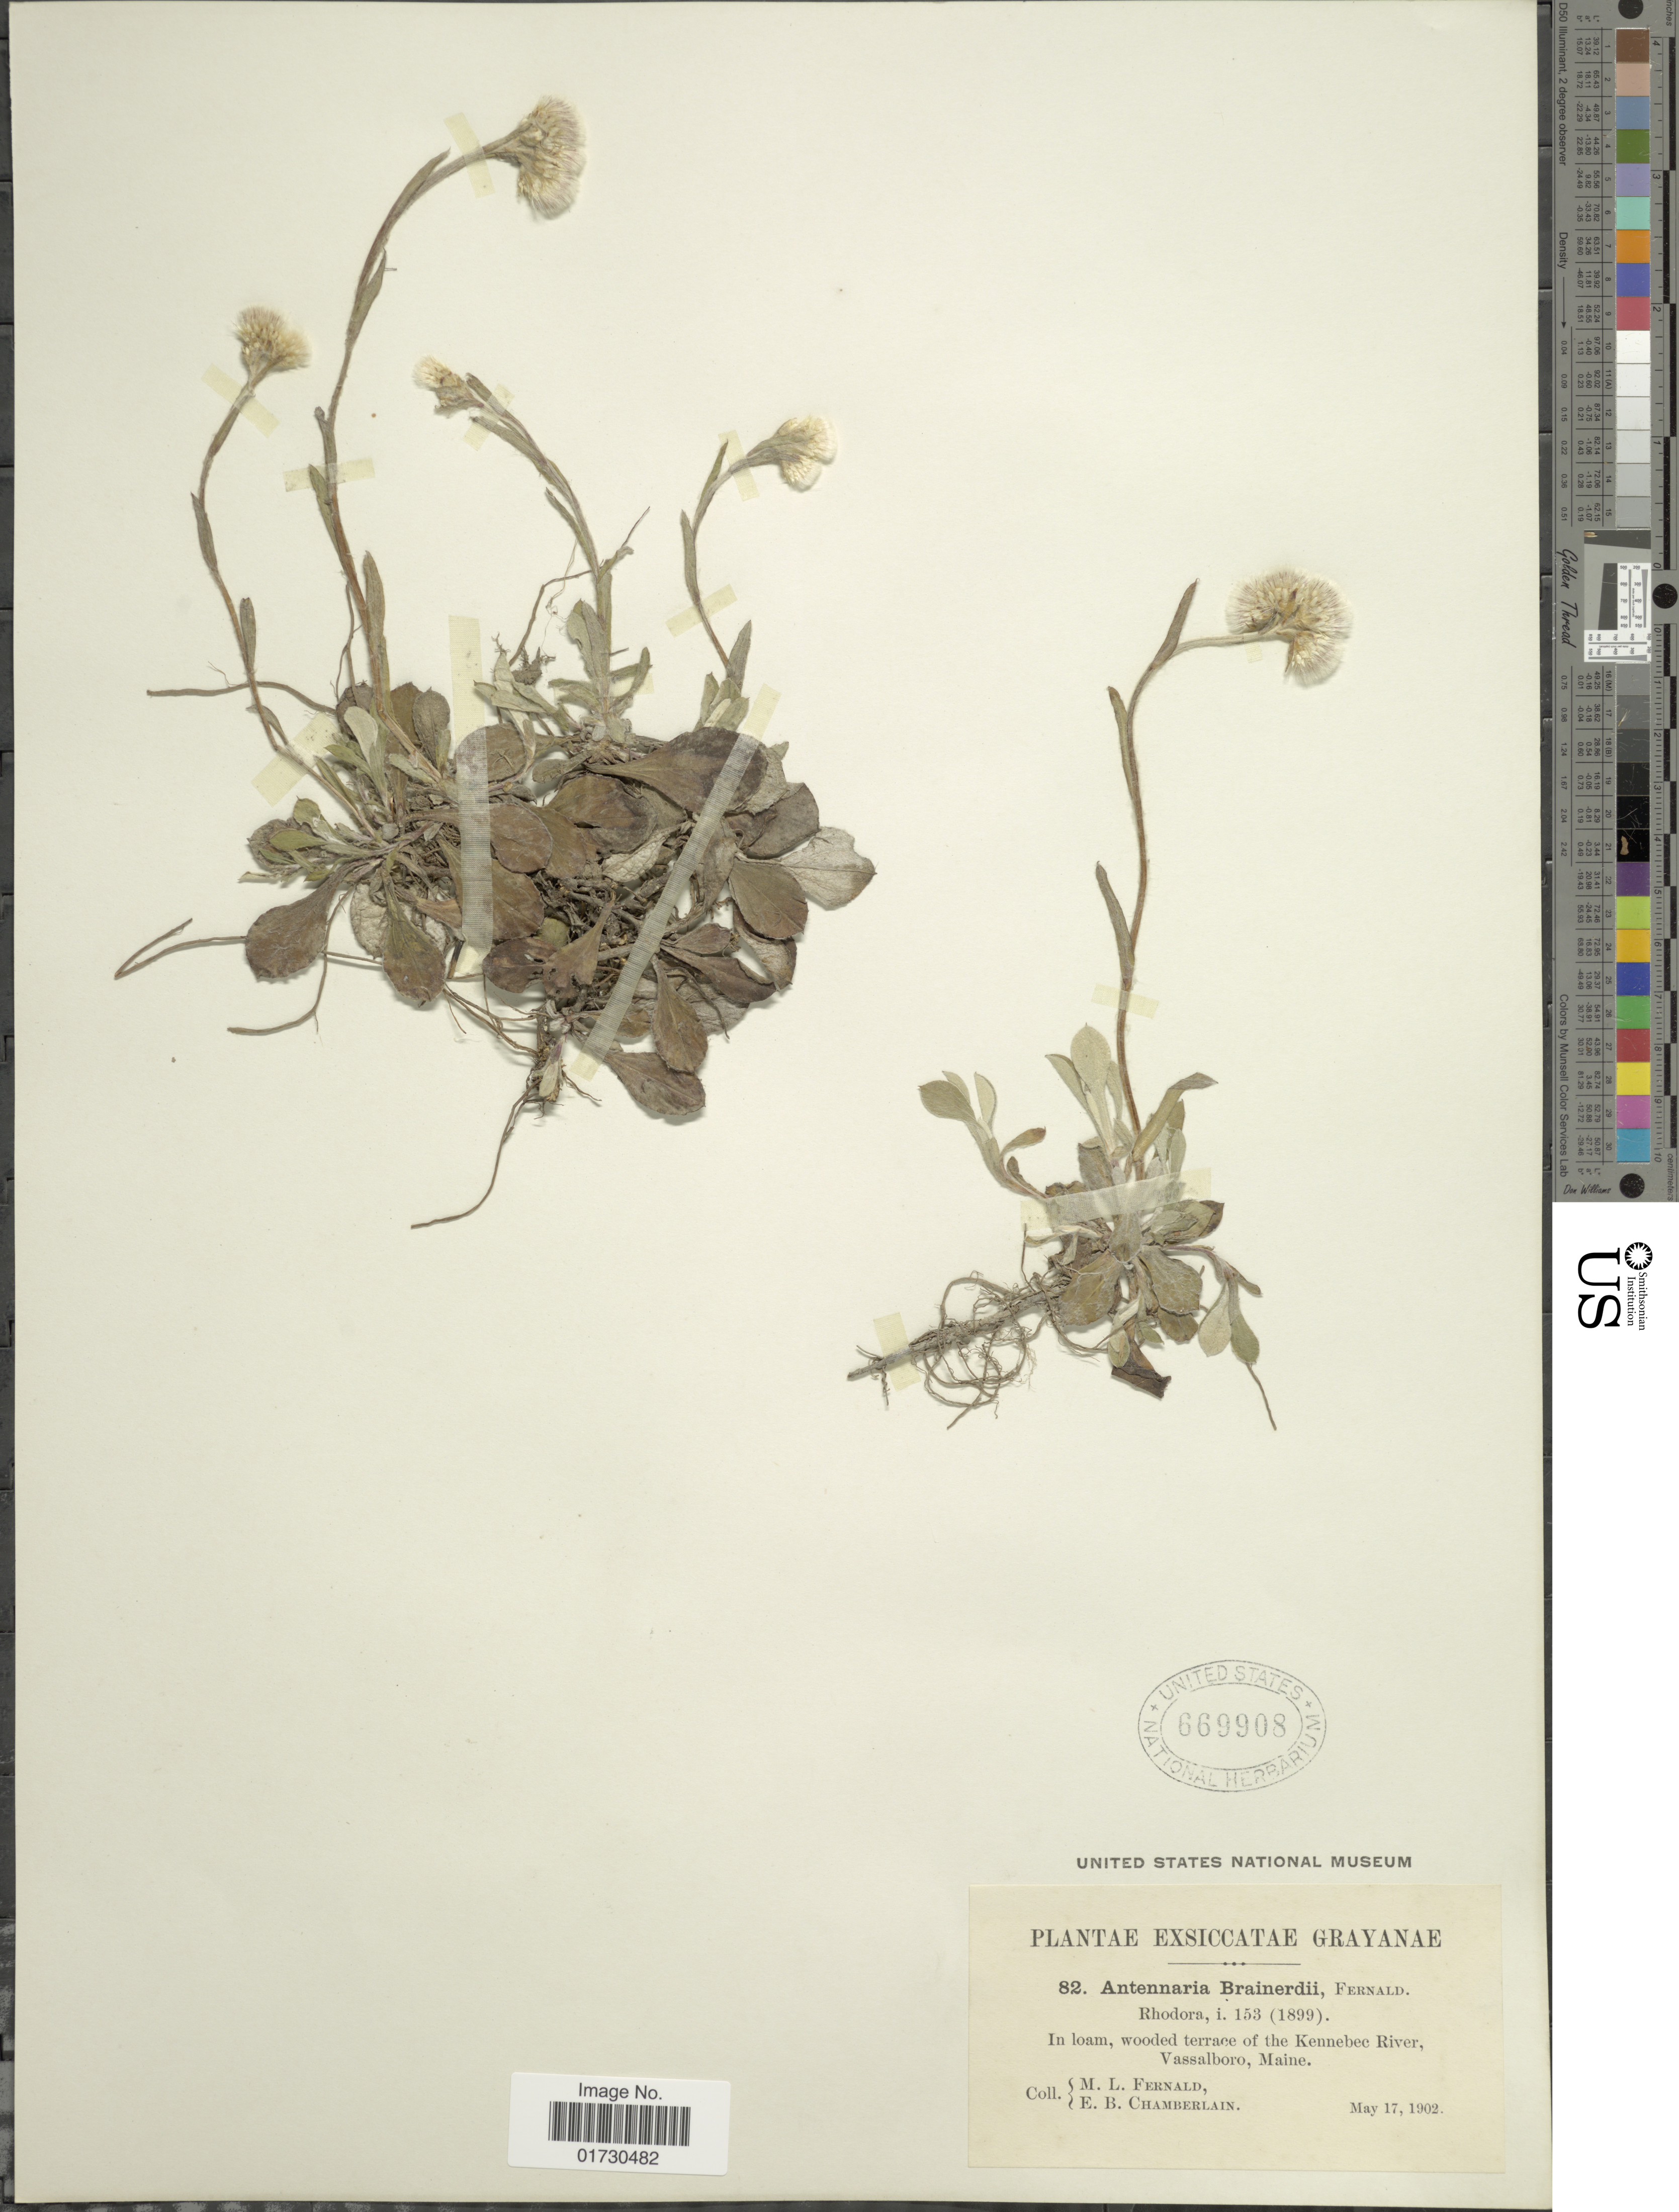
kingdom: Plantae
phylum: Tracheophyta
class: Magnoliopsida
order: Asterales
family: Asteraceae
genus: Antennaria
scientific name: Antennaria brainerdii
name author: Fernald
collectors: M. L. Fernald & E. Chamberlain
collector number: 82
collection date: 1902-05-17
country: United States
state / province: Maine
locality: In loam, wooded terrace of the Kennebec River, Vassalboro, Maine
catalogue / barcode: US 669908